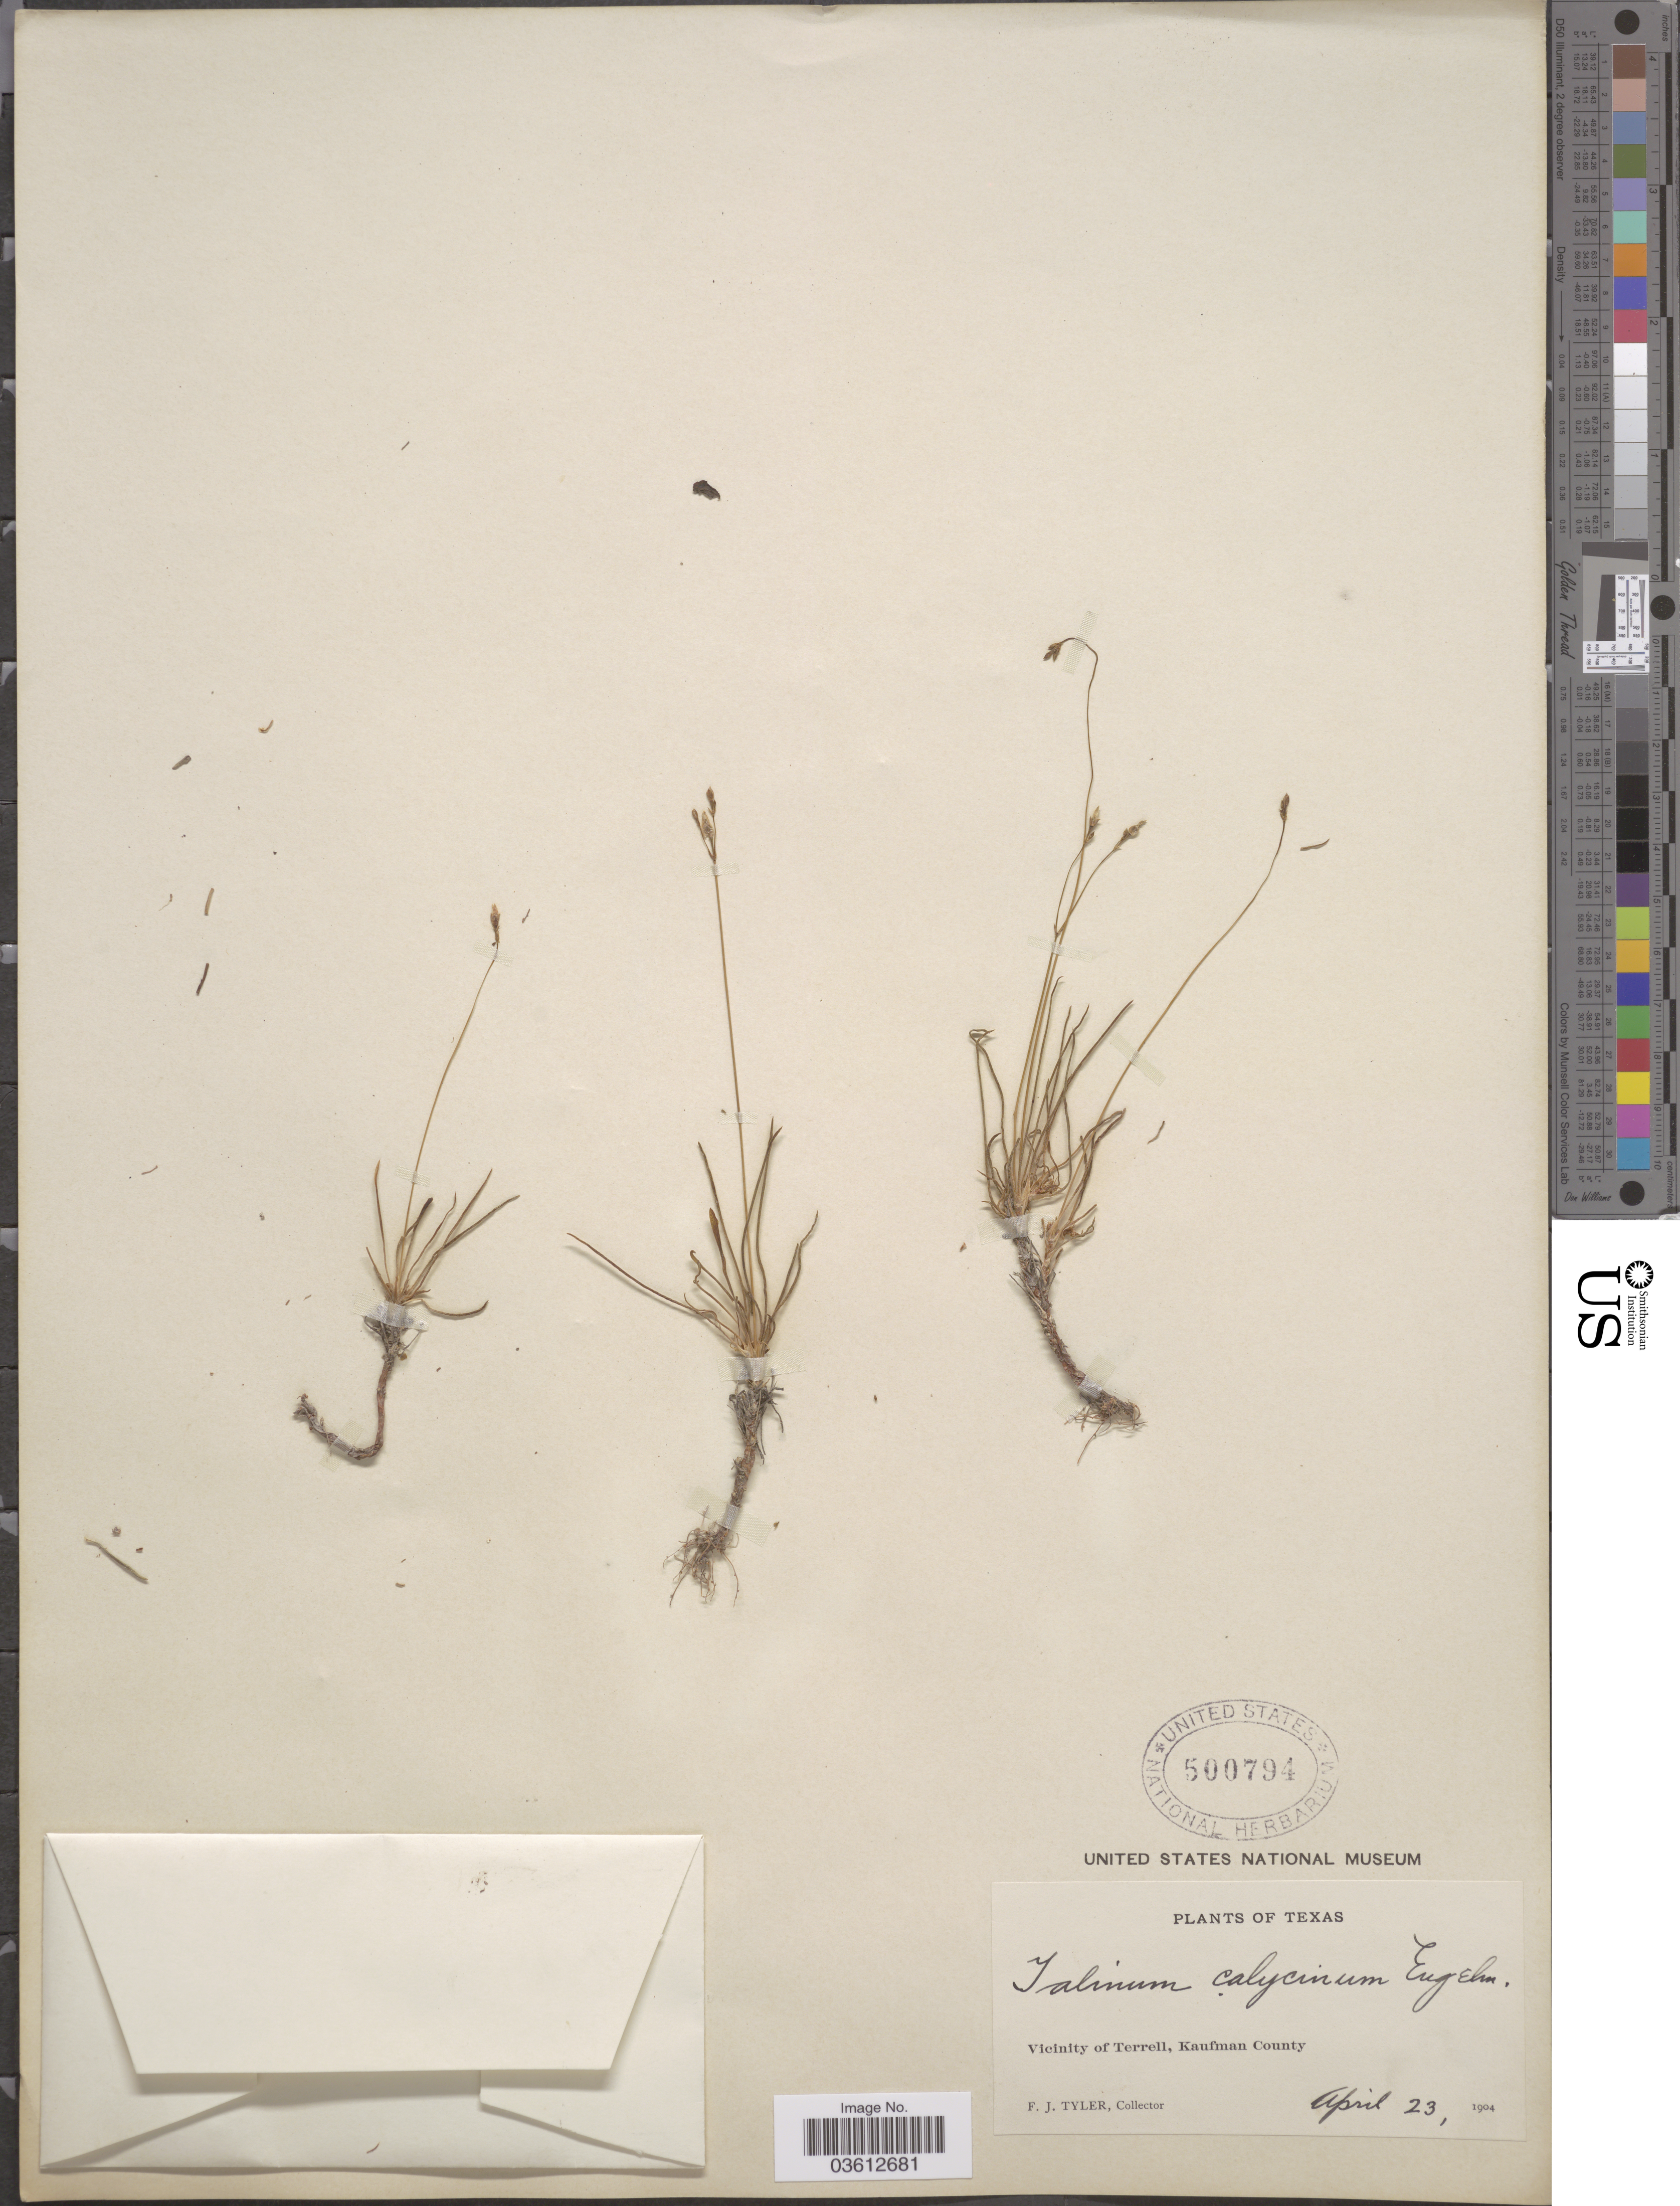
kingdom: Plantae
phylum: Tracheophyta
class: Magnoliopsida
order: Caryophyllales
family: Talinaceae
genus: Talinum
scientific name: Talinum parviflorum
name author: Nutt.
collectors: F. Tyler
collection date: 1904-04-23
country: United States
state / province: Texas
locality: Vicinity of Terrell, Kaufman County.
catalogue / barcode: US 500794